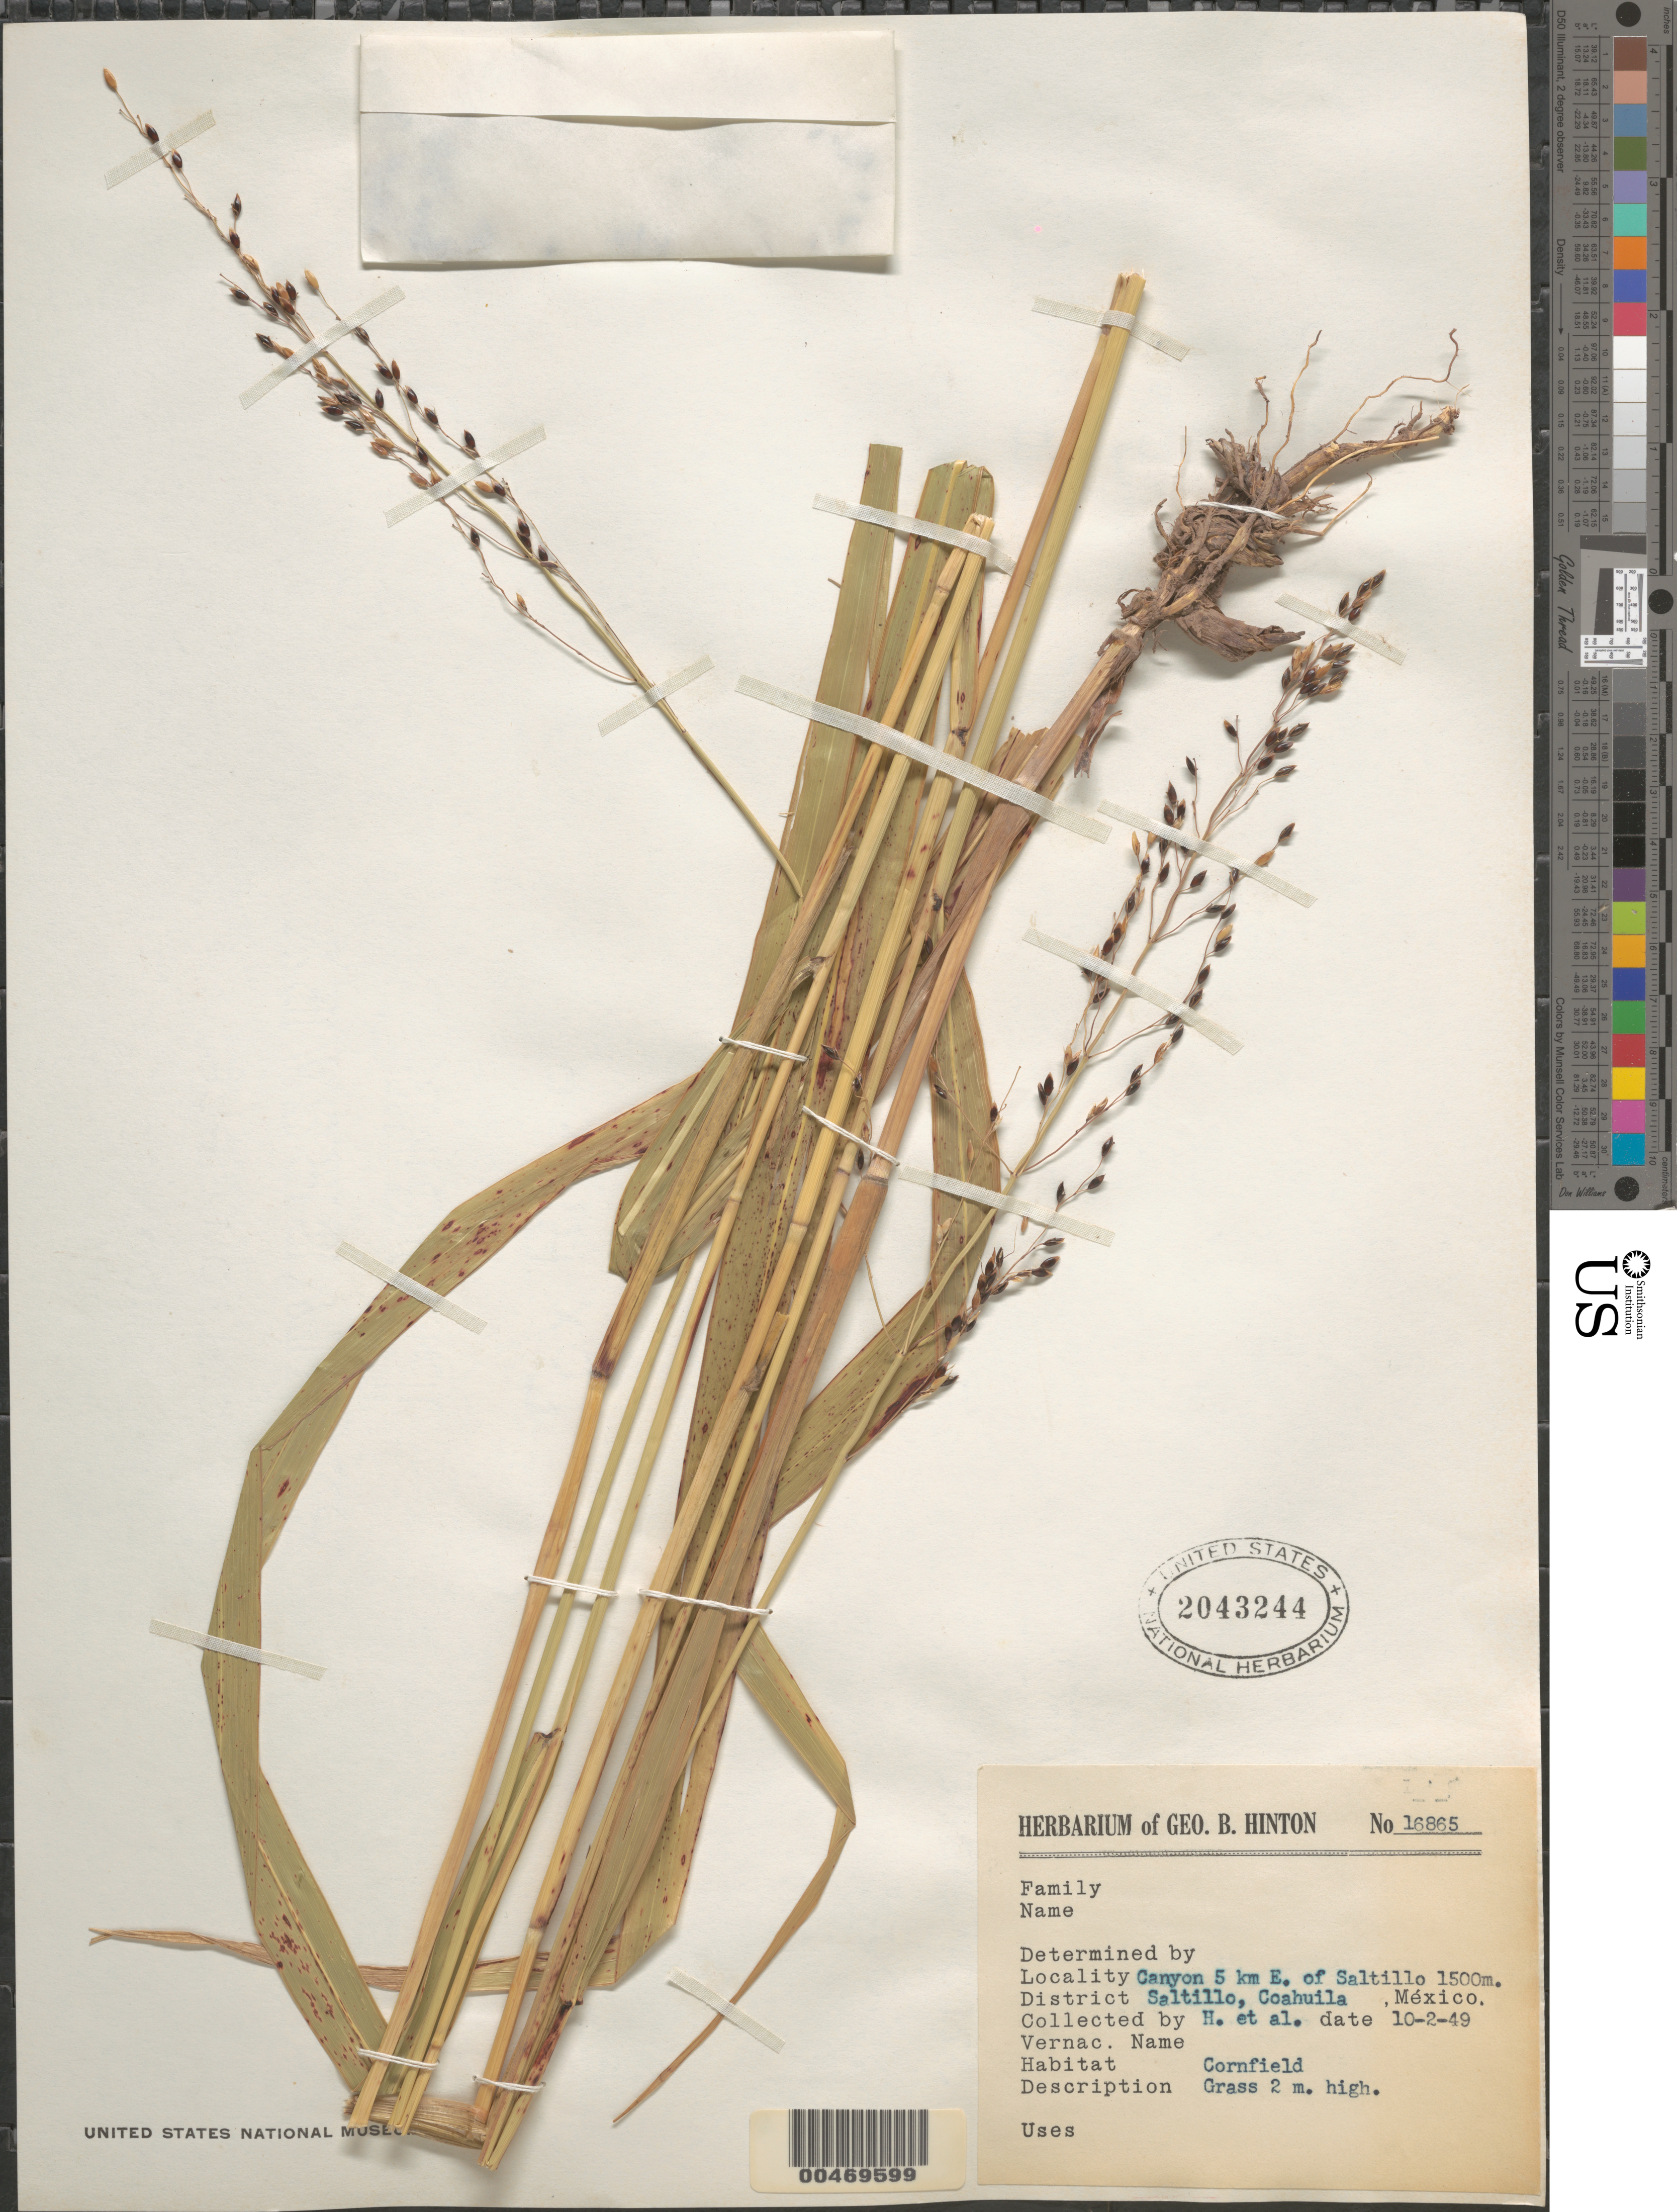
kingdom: Plantae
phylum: Tracheophyta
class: Liliopsida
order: Poales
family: Poaceae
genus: Sorghum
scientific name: Sorghum halepense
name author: (L.) Pers.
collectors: G. B. Hinton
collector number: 16865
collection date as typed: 2 Oct 1949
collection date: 1949-10-02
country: Mexico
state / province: Coahuila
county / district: Saltillo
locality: Canyon 5 mi E of Saltillo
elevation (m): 1500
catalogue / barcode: US 2043244